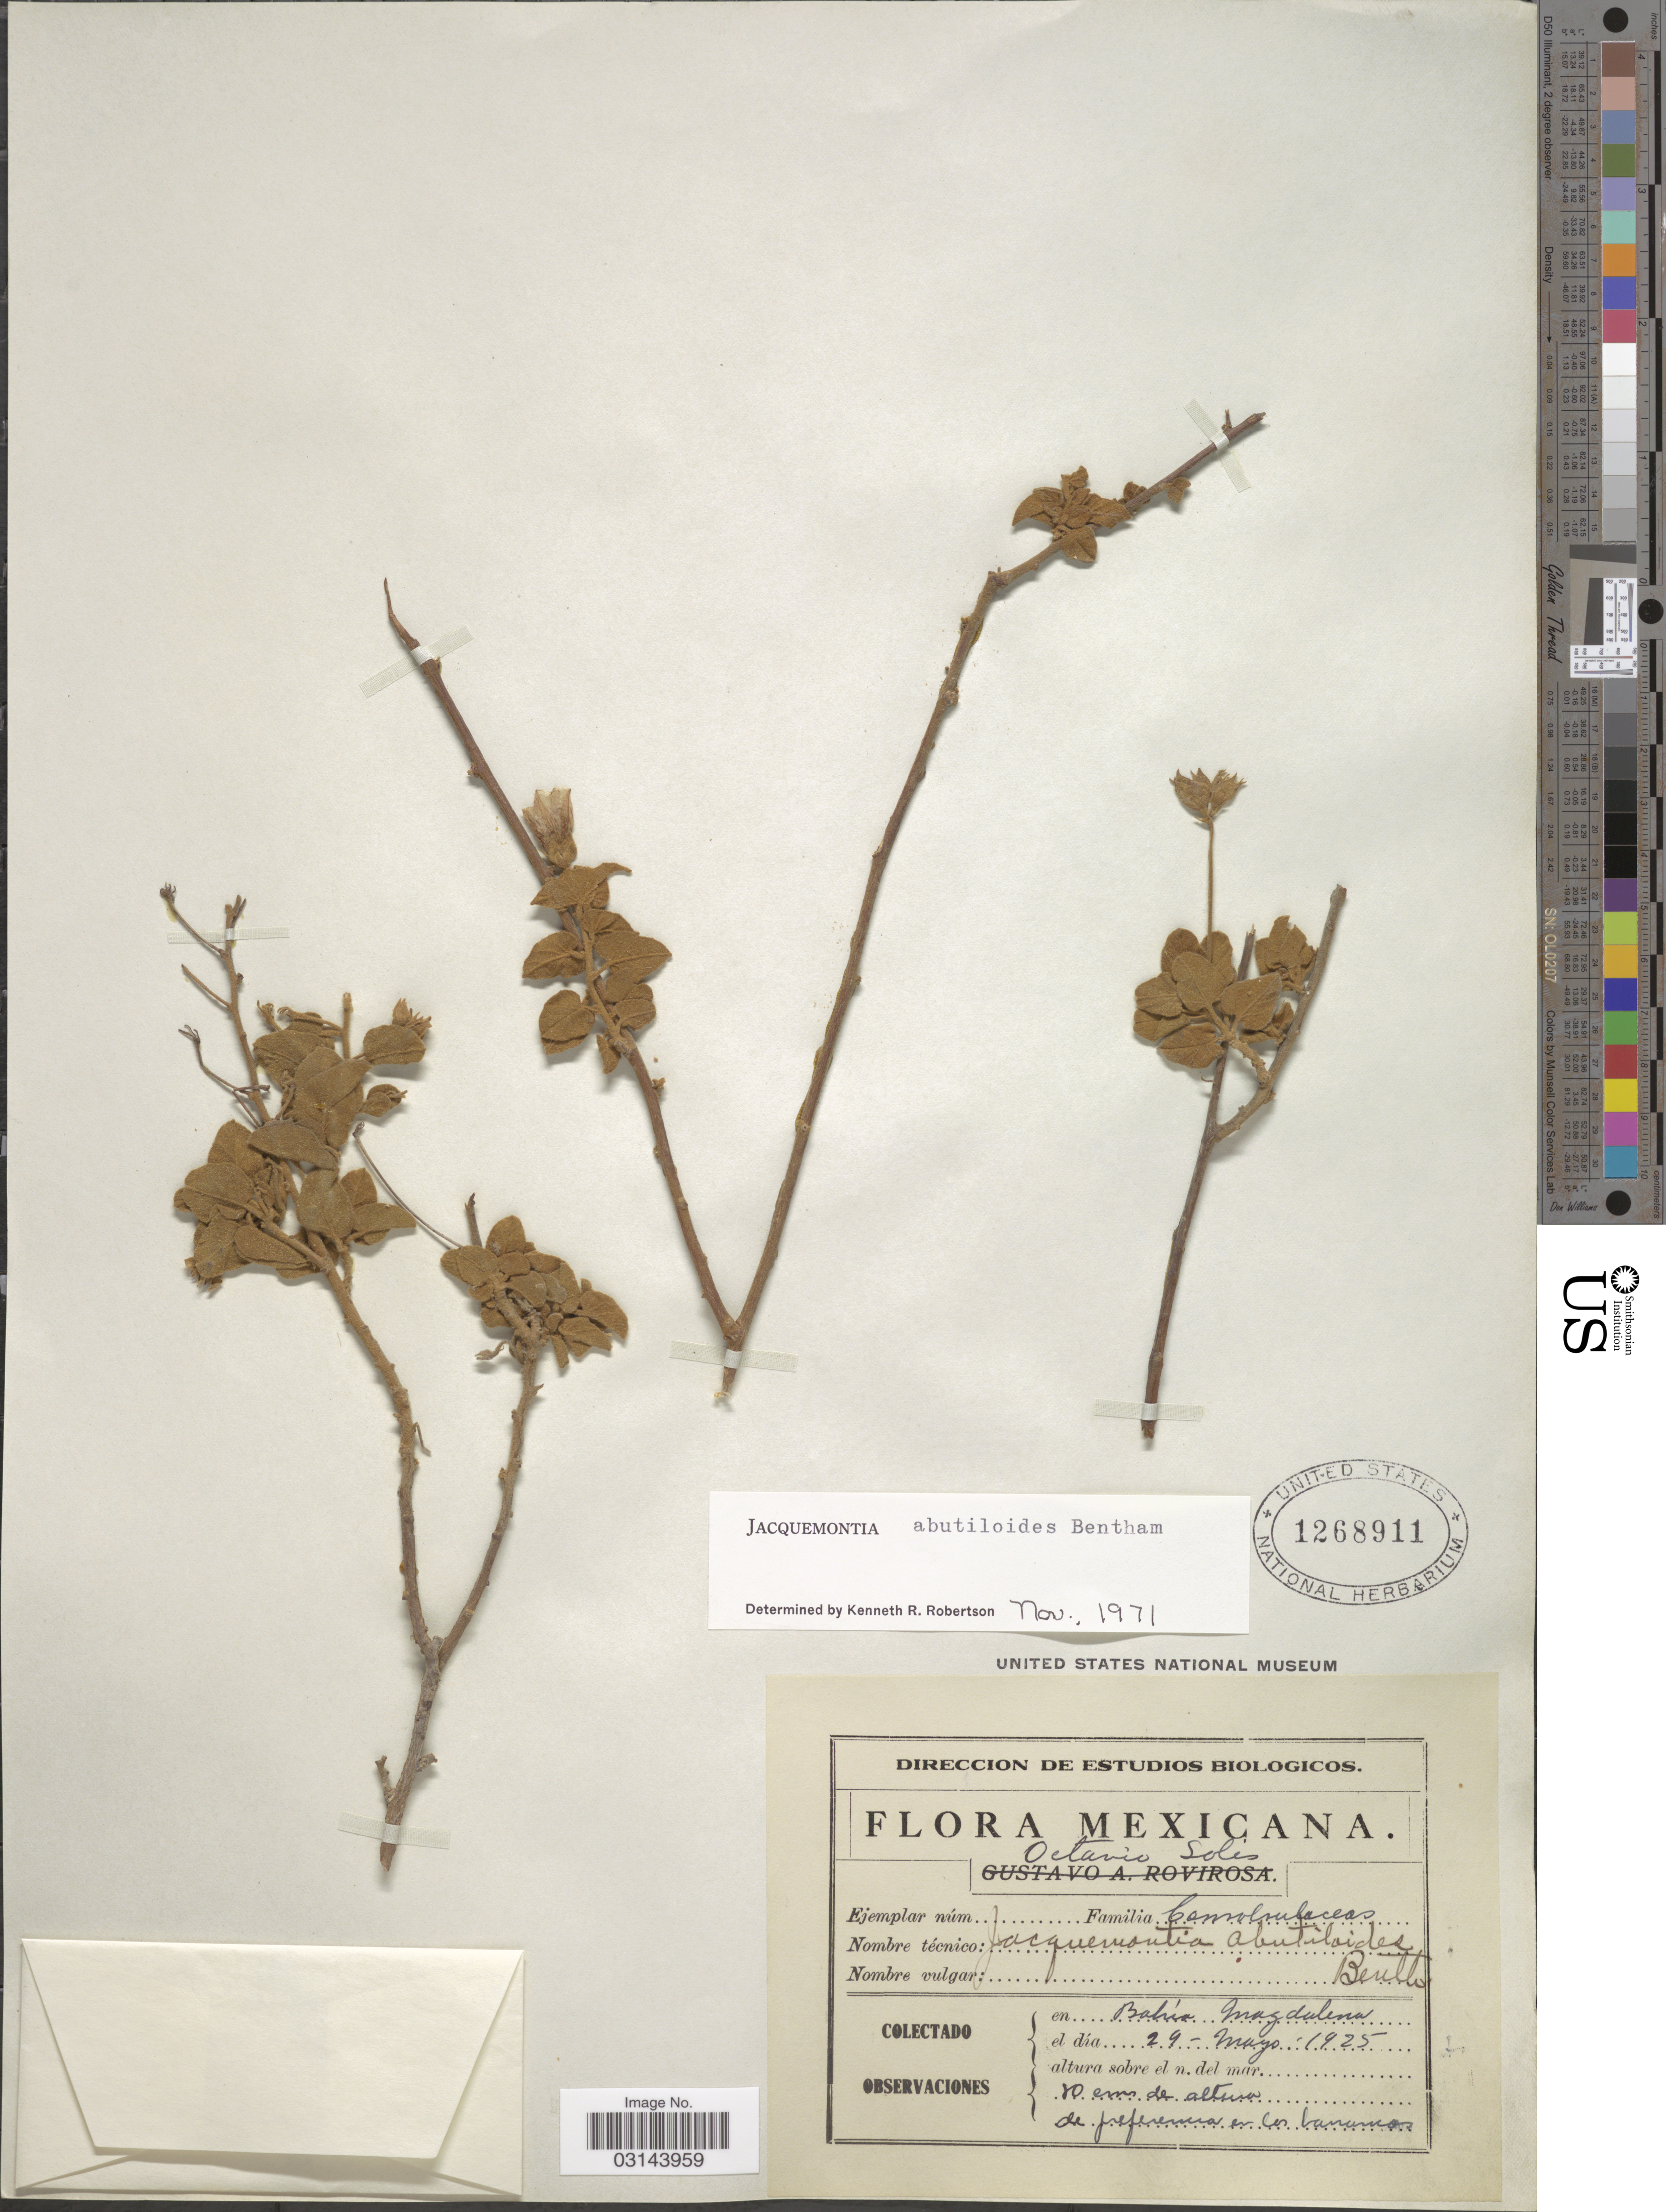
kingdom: Plantae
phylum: Tracheophyta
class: Magnoliopsida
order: Solanales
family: Convolvulaceae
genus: Jacquemontia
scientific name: Jacquemontia abutiloides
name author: Benth.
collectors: O. Solis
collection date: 1925-05-29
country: Mexico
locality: En Bahía Magdalena.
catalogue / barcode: US 1268911